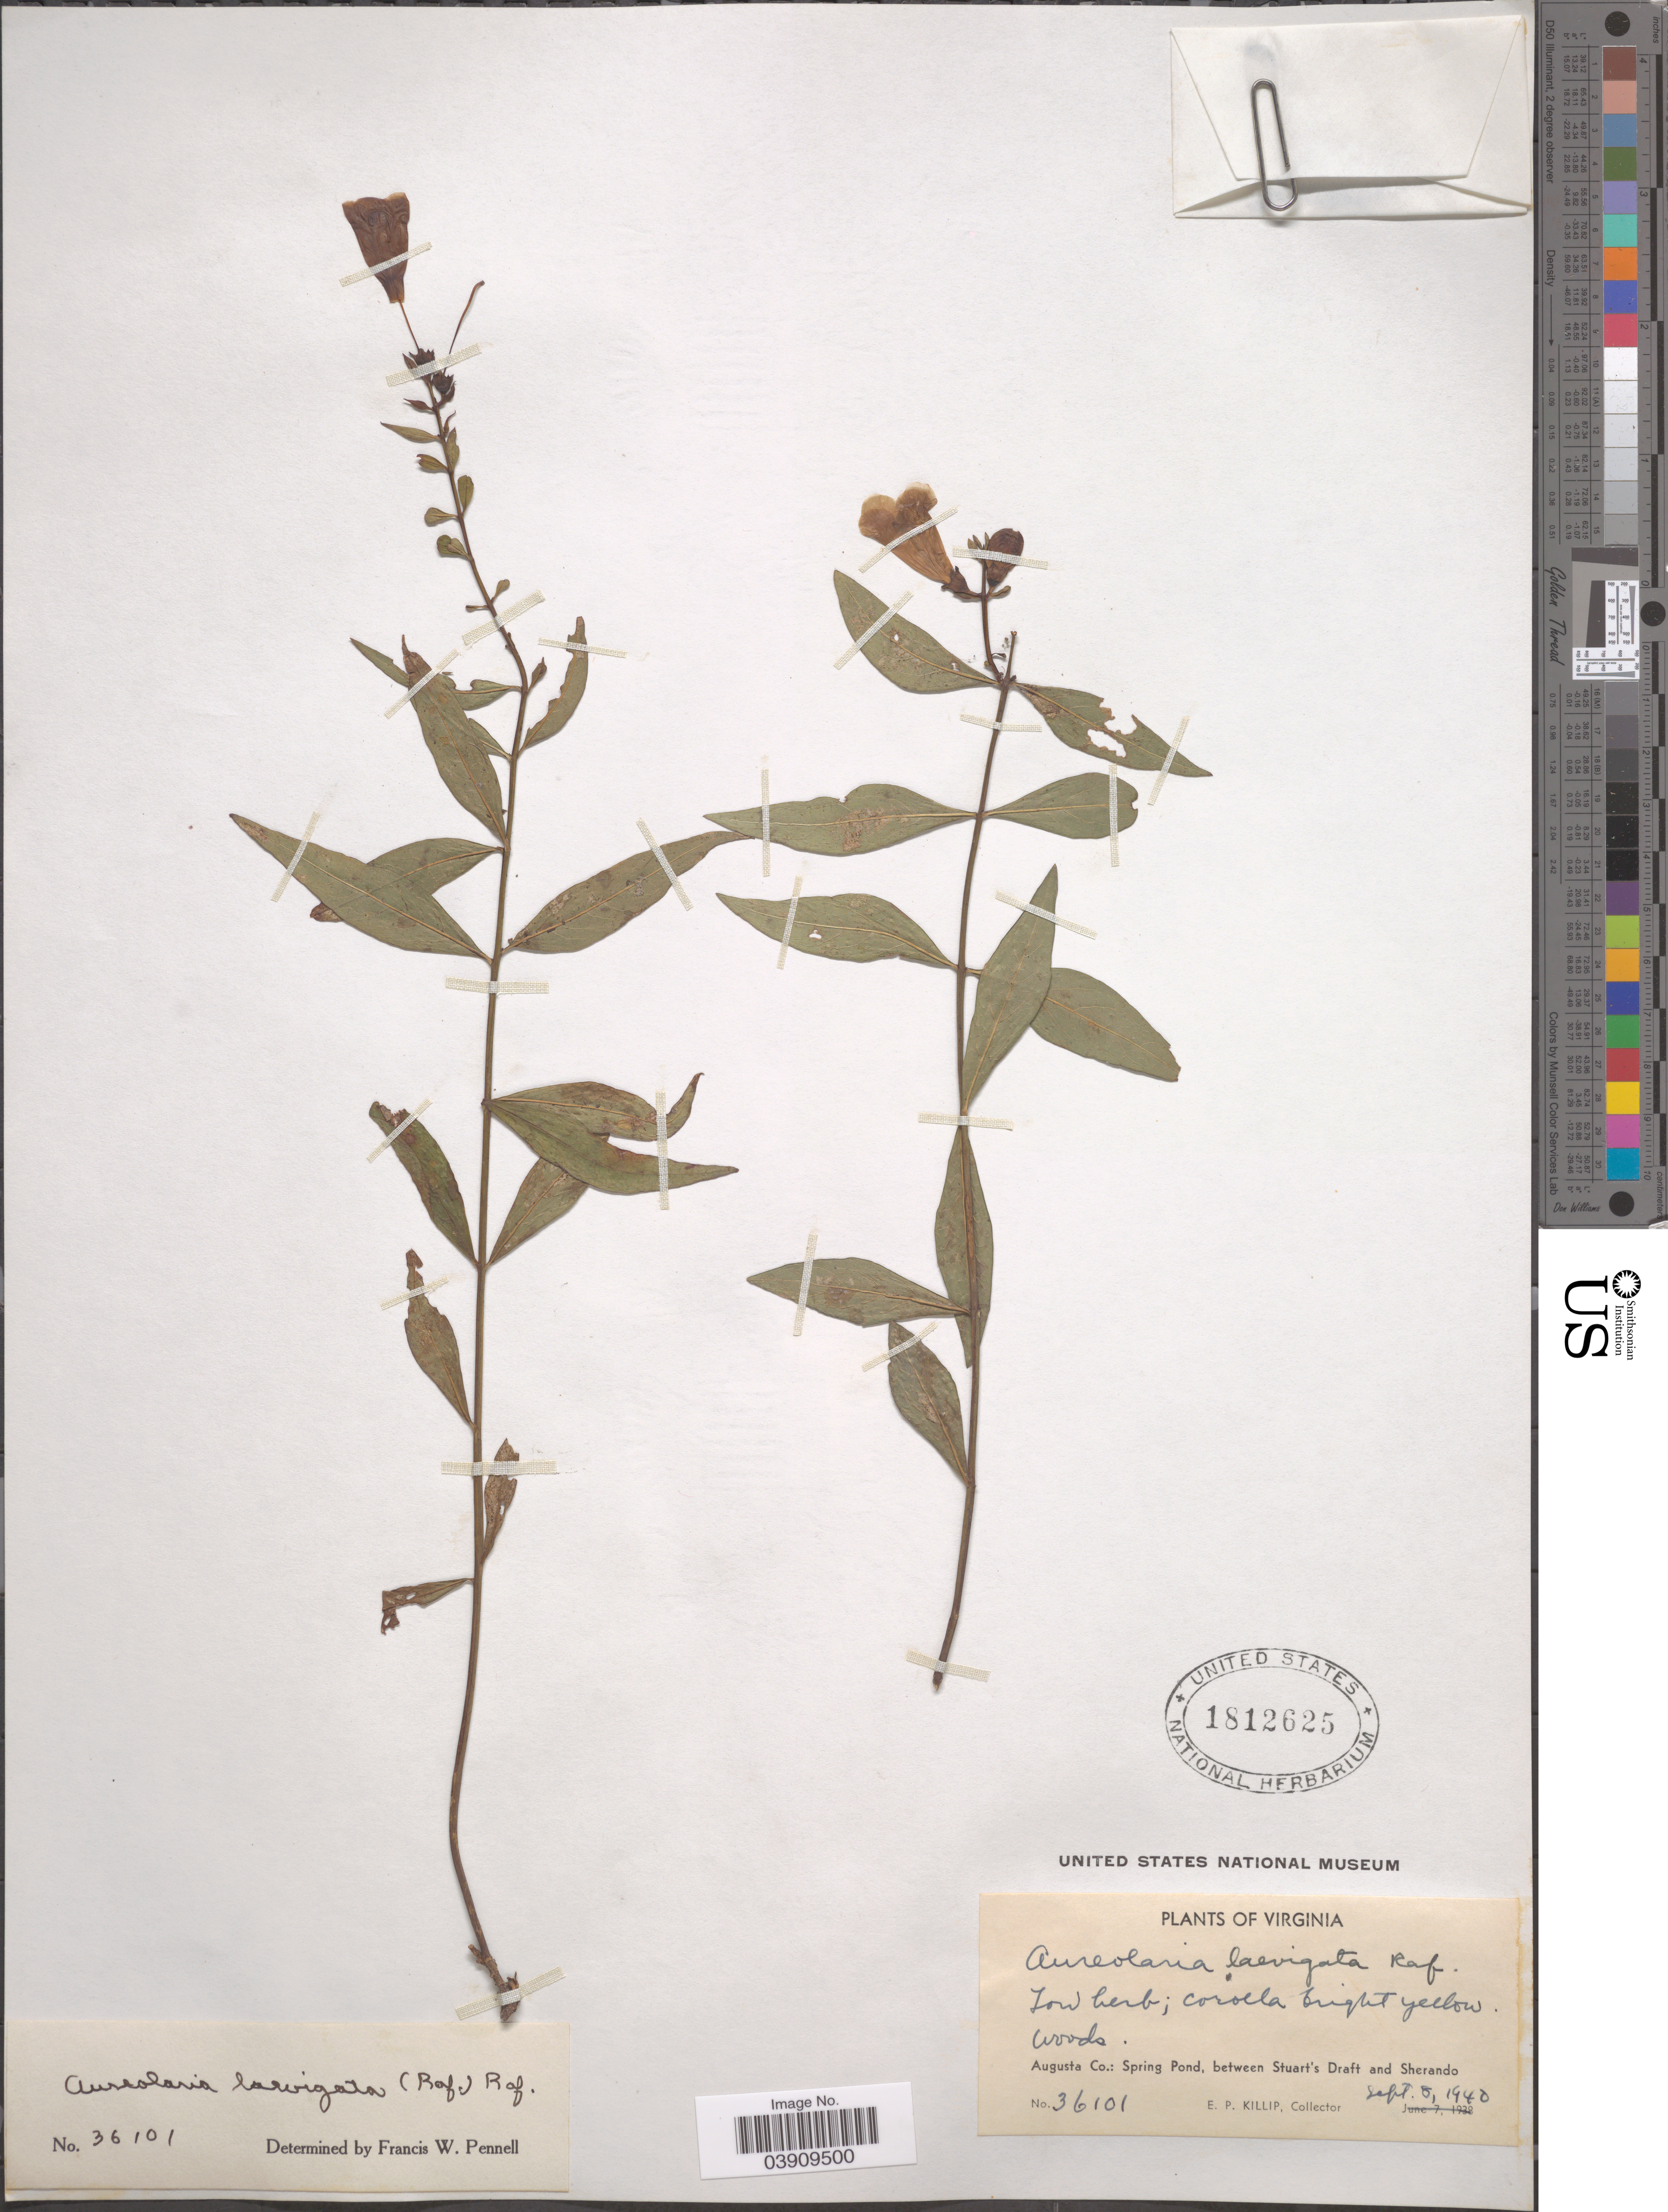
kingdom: Plantae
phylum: Tracheophyta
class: Magnoliopsida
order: Lamiales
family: Orobanchaceae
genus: Aureolaria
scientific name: Aureolaria laevigata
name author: (Raf.) Raf.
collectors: E. P. Killip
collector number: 36101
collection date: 1940-09-08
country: United States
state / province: Virginia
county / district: Augusta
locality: Augusta Co.: Spring Pond, between Stuart's Draft and Sherando.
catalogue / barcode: US 1812625